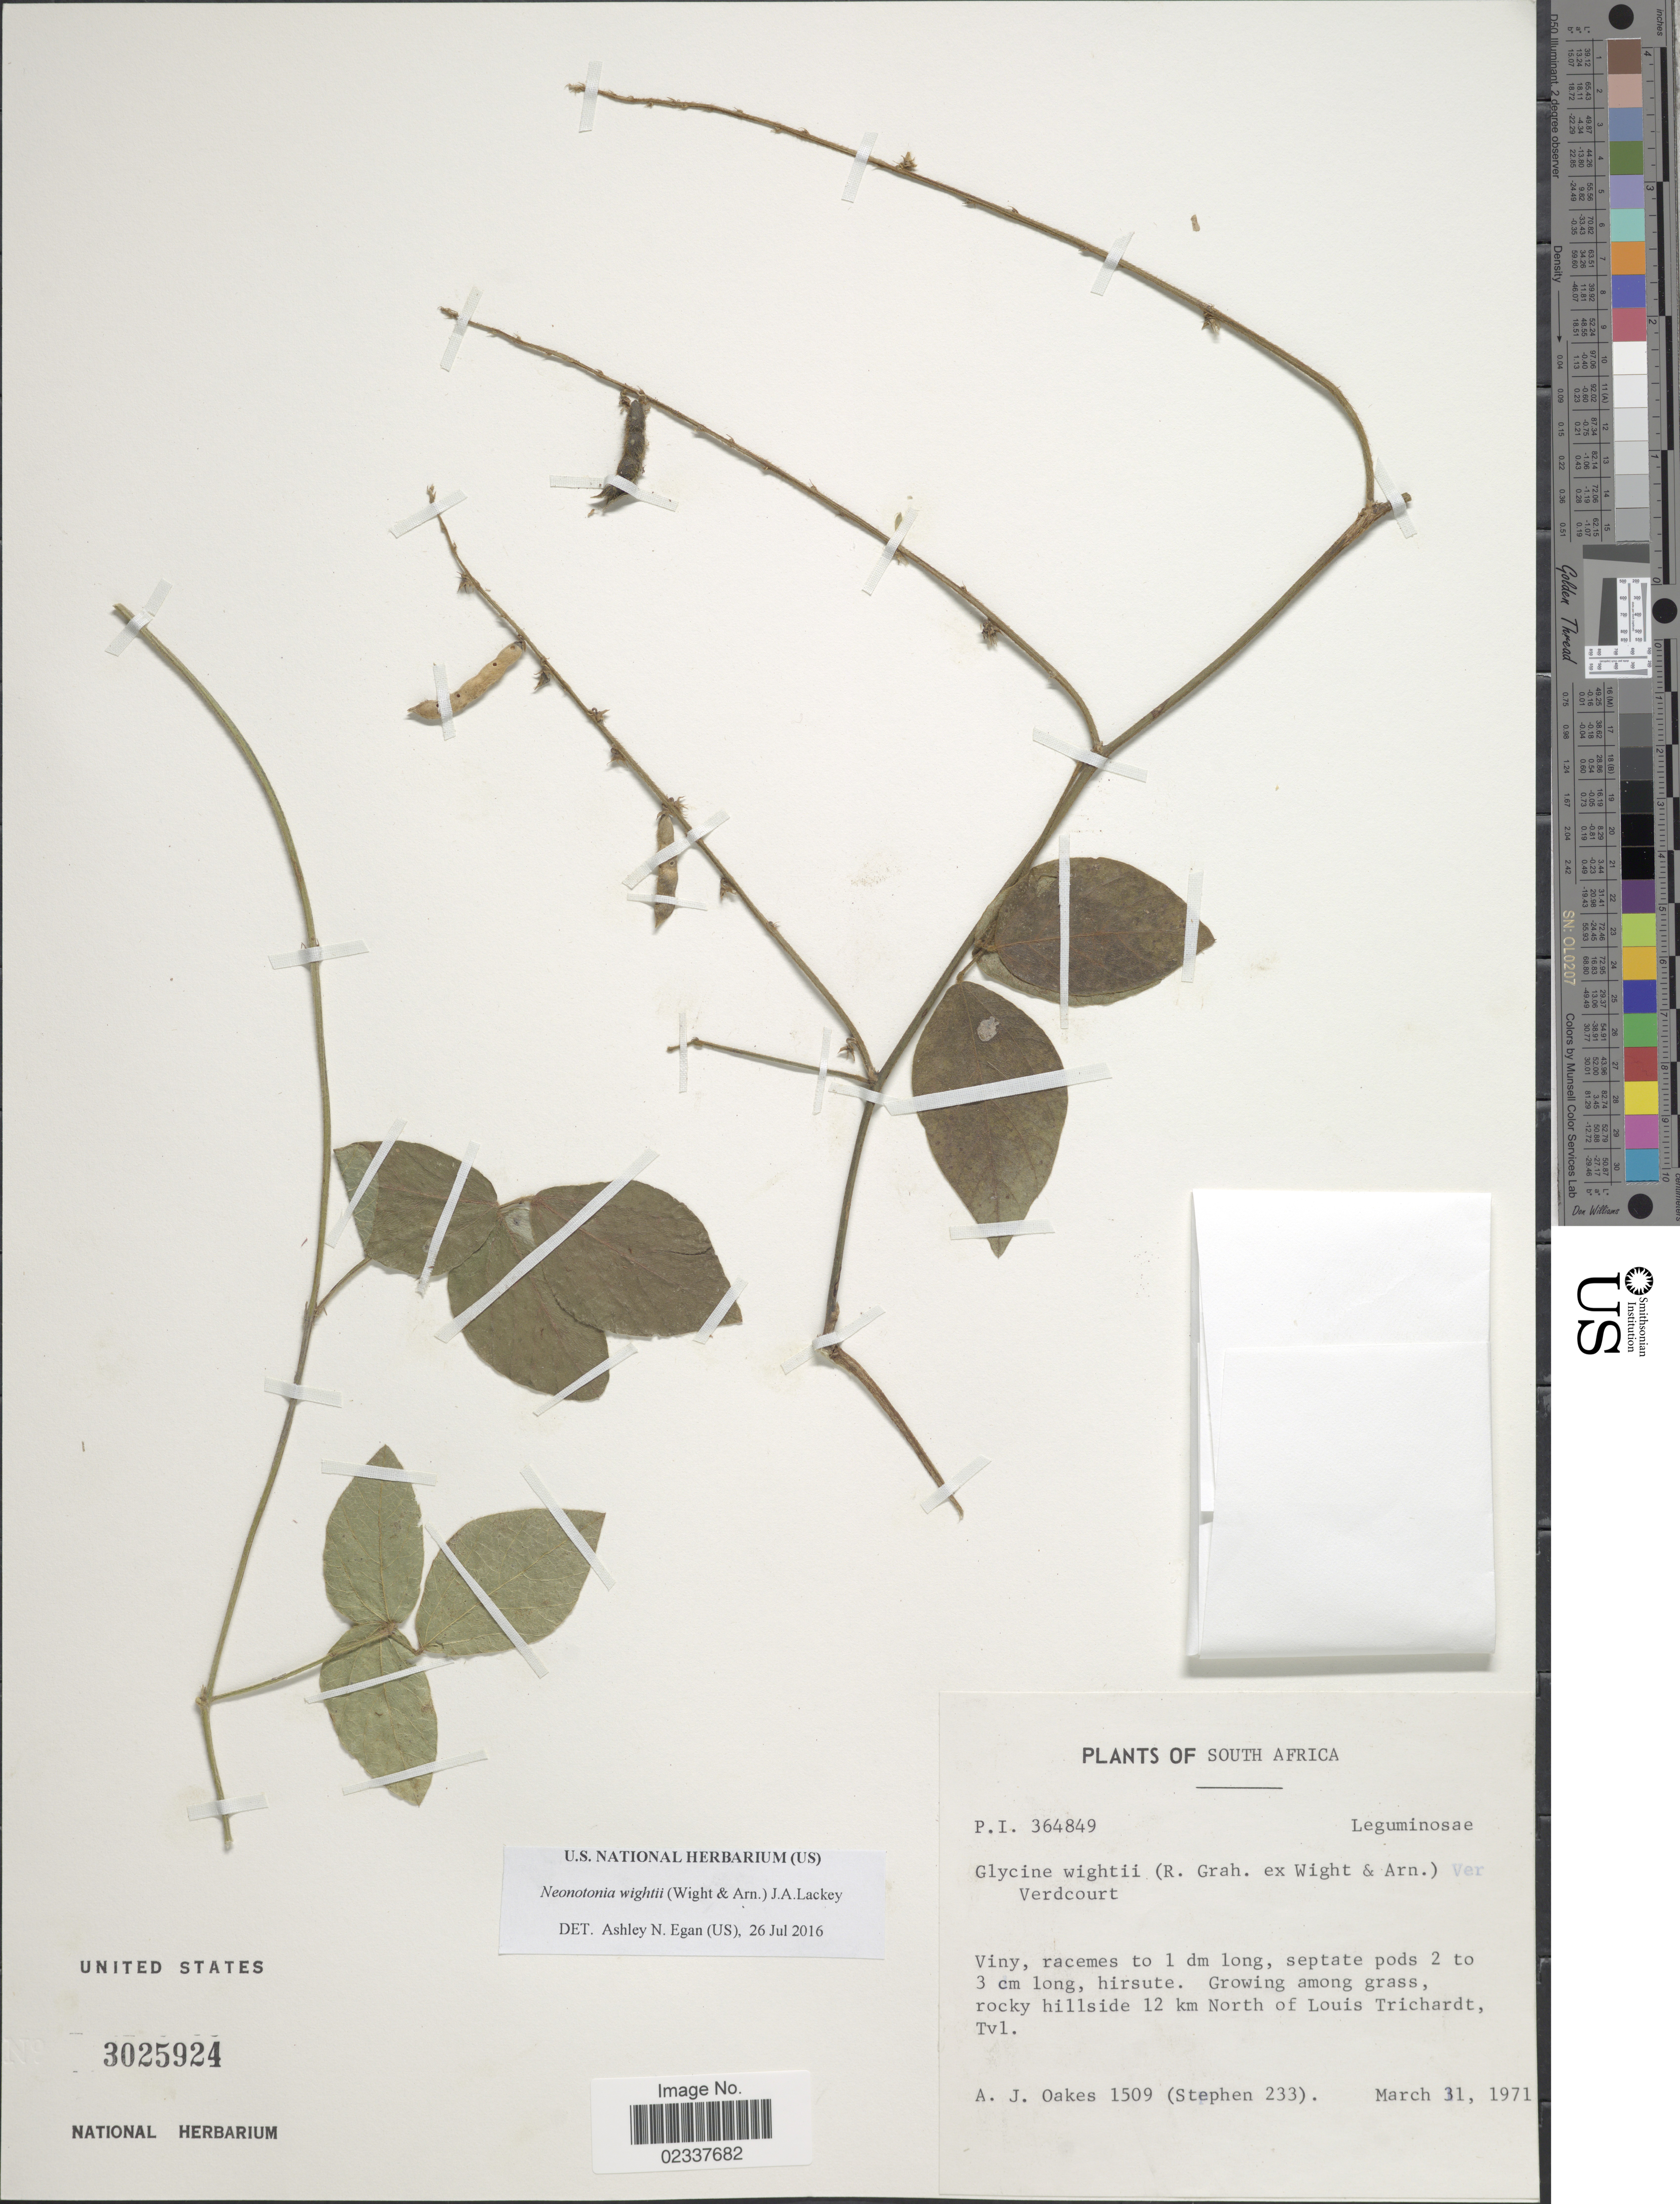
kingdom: Plantae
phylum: Tracheophyta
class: Magnoliopsida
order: Fabales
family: Fabaceae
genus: Neonotonia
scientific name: Neonotonia wightii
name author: (Arn.) J.A. Lackey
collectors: A. Oakes & Stephen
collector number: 1509/233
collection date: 1971-03-31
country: South Africa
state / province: Limpopo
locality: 12 km North of Louis Trichardt, Tvl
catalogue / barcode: US 3025924